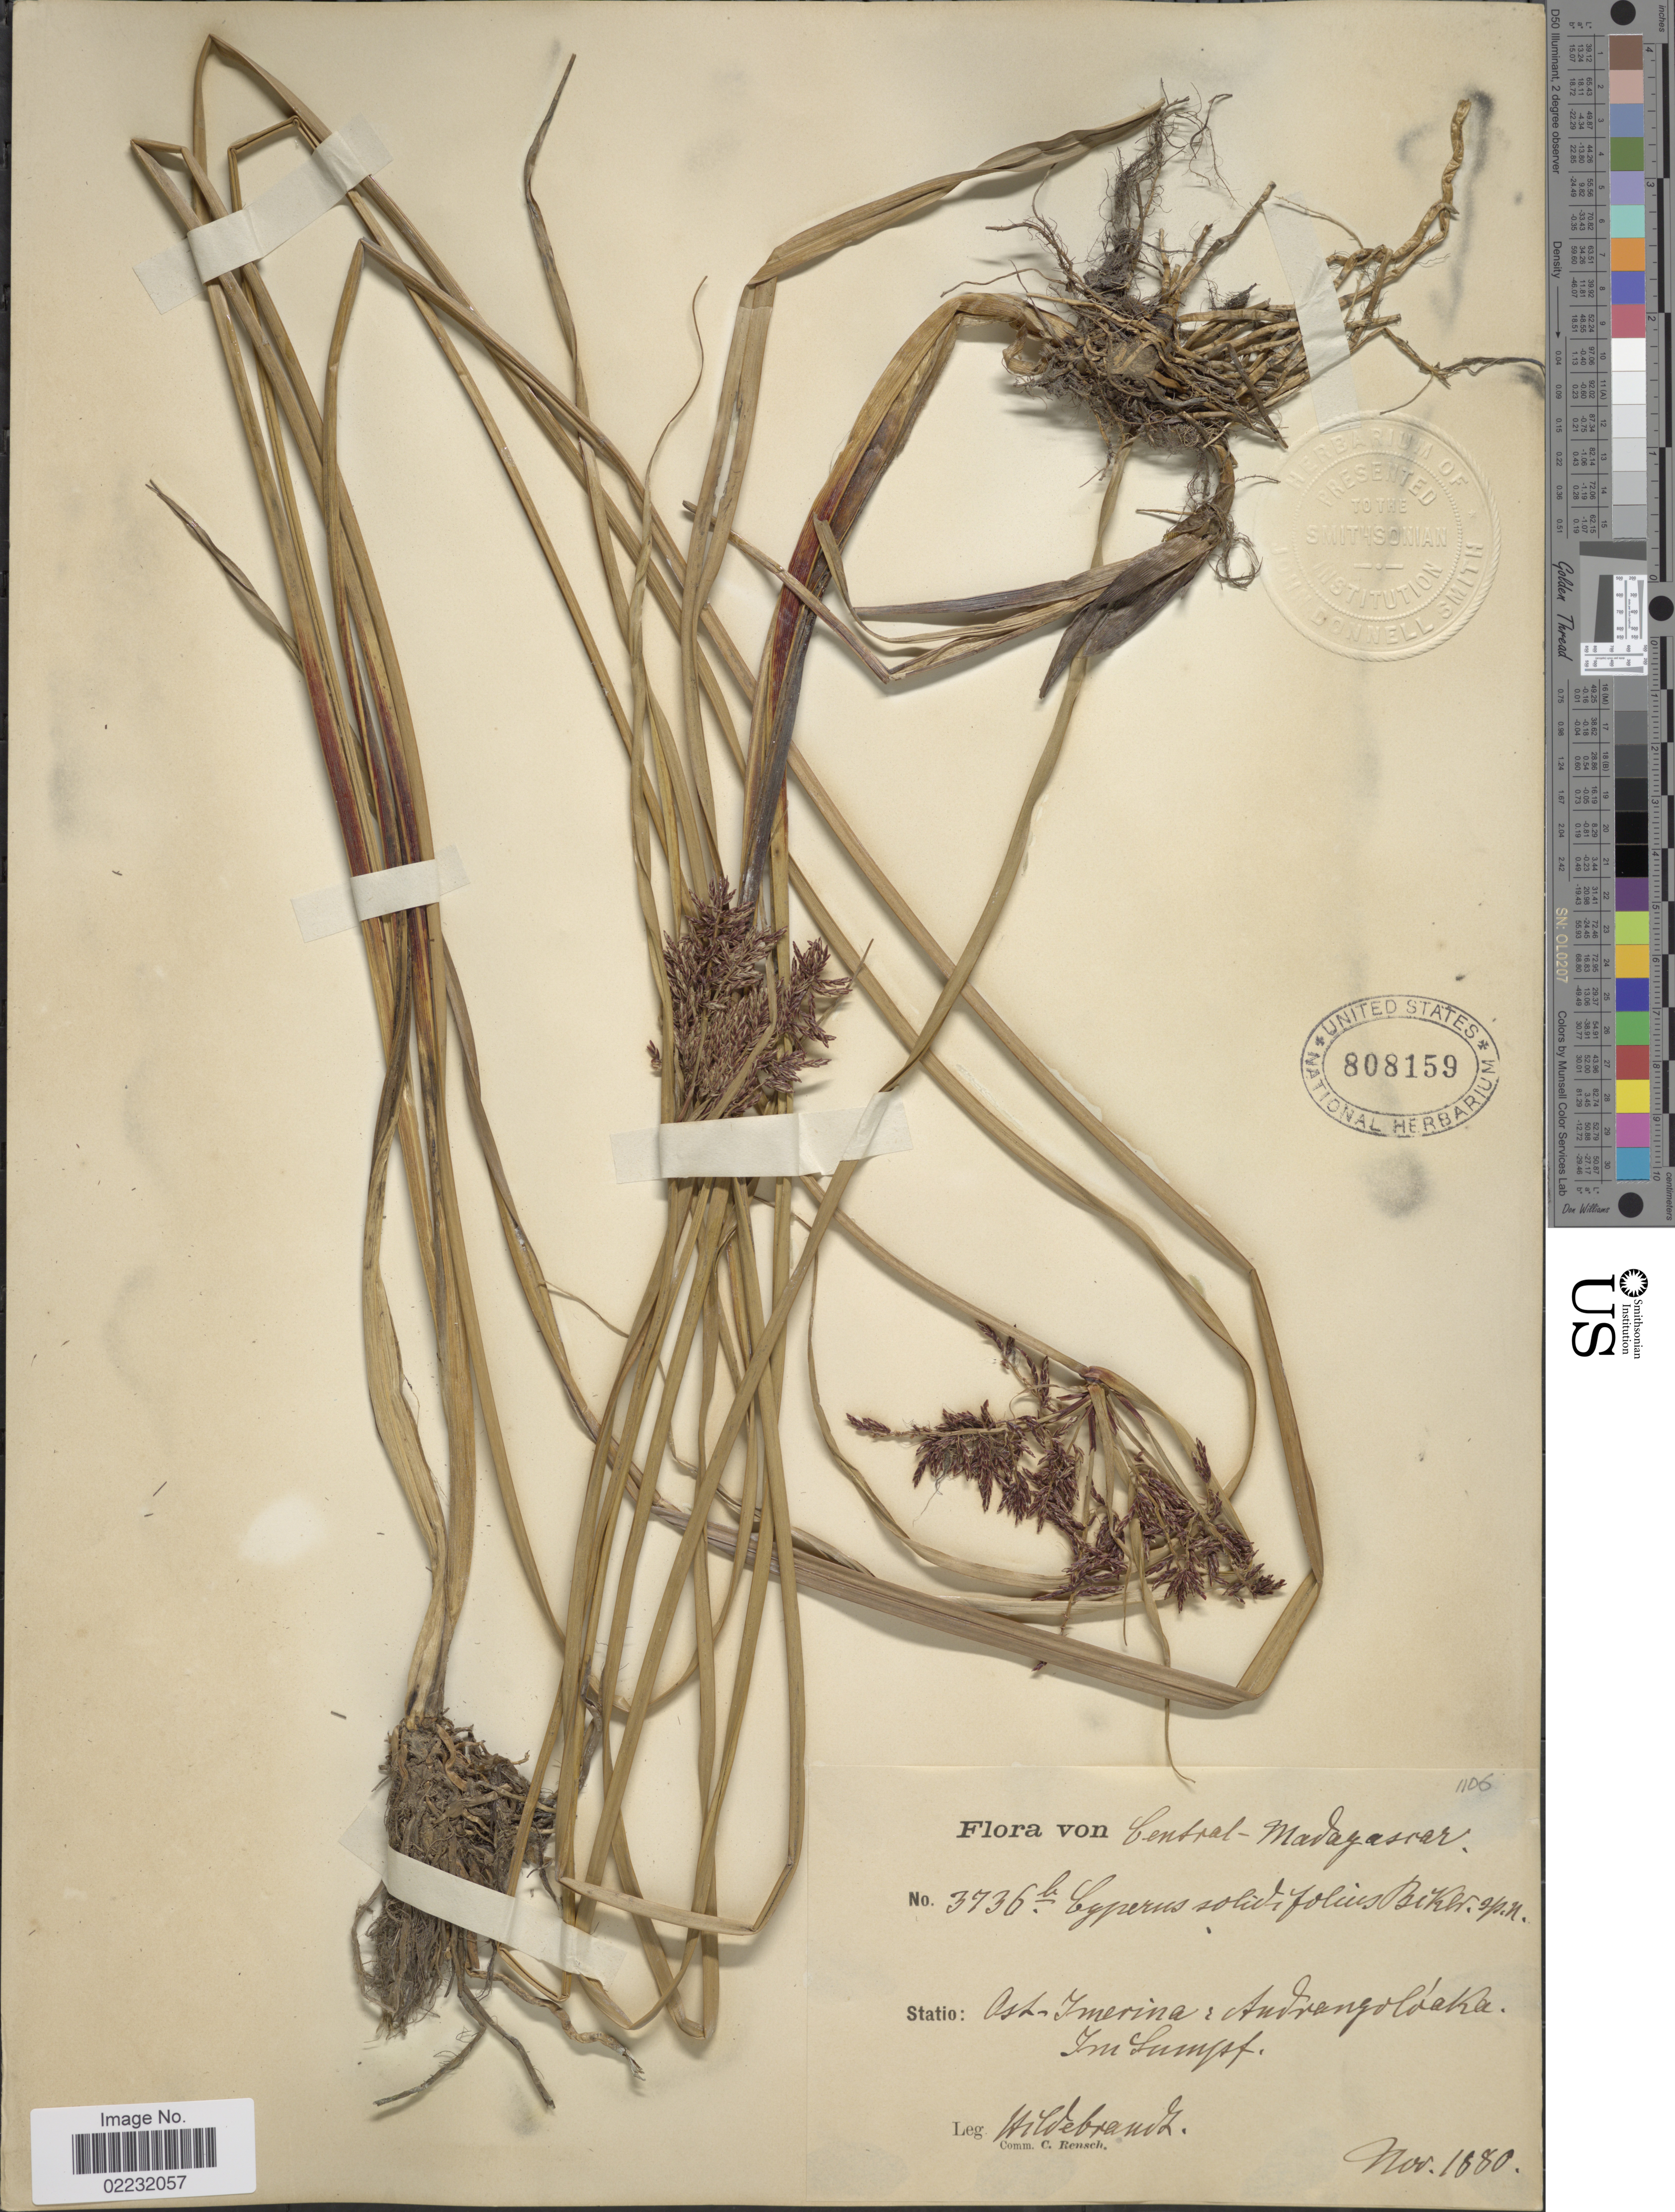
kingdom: Plantae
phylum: Tracheophyta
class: Liliopsida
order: Poales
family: Cyperaceae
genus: Cyperus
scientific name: Cyperus solidifolius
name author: Boeckeler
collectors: J. Hildebrandt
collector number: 3736b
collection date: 1880-11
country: Madagascar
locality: Central-Madagascar, Ost-Imerina: Andrangoloaka.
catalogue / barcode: US 808159